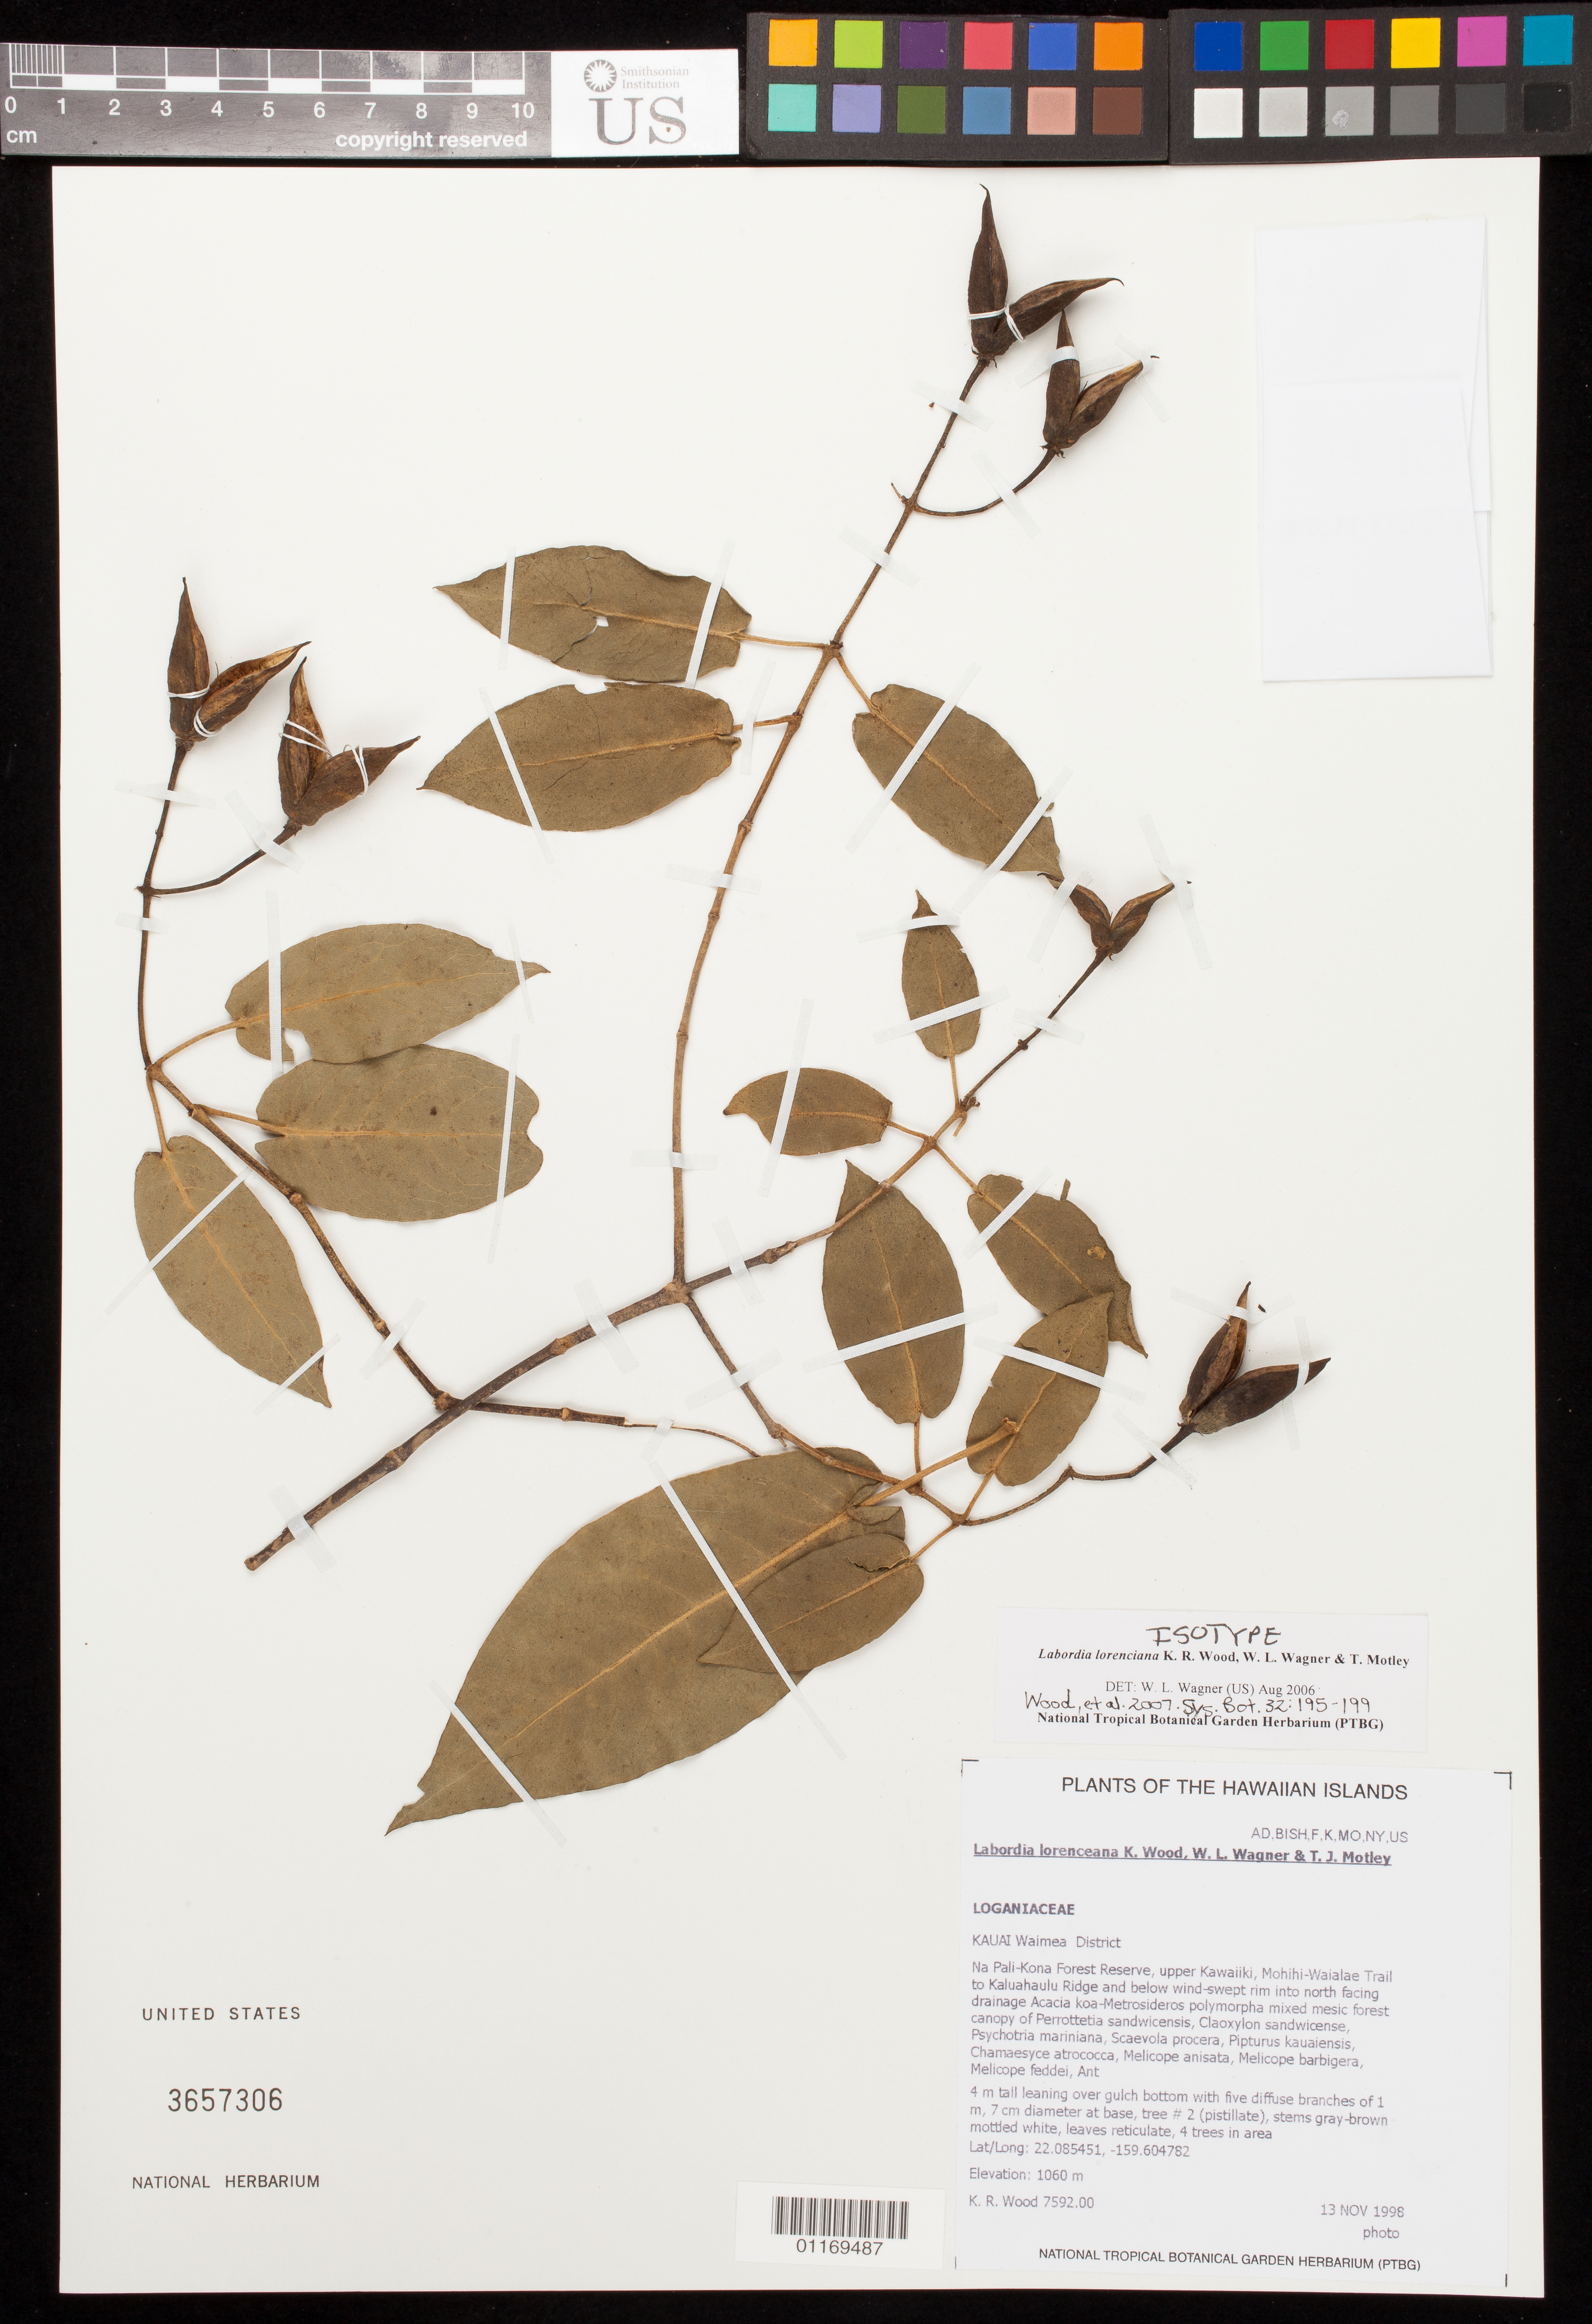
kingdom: Plantae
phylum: Tracheophyta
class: Magnoliopsida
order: Gentianales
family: Loganiaceae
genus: Labordia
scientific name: Labordia lorenciana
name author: K.R. Wood et al.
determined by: Wagner, W. L., (BOT), Smithsonian Institution - National Museum of Natural History (UNITED STATES)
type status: Isotype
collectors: K. R. Wood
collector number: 7592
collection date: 1998-11-13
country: United States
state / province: Hawaii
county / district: Hawaii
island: Kaua'i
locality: Na Pali-Kona Forest Reserve, Upper Kawailiki, Mohihi-Waialae Trail to Kaluahulu Ridge and below wind-swept rim into north facing drainage.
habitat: Mixed mesic forest.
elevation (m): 1060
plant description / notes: Specific epithet published as "lorenciana", corrected to "lorenceana" in IPNI.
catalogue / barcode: US 3657306